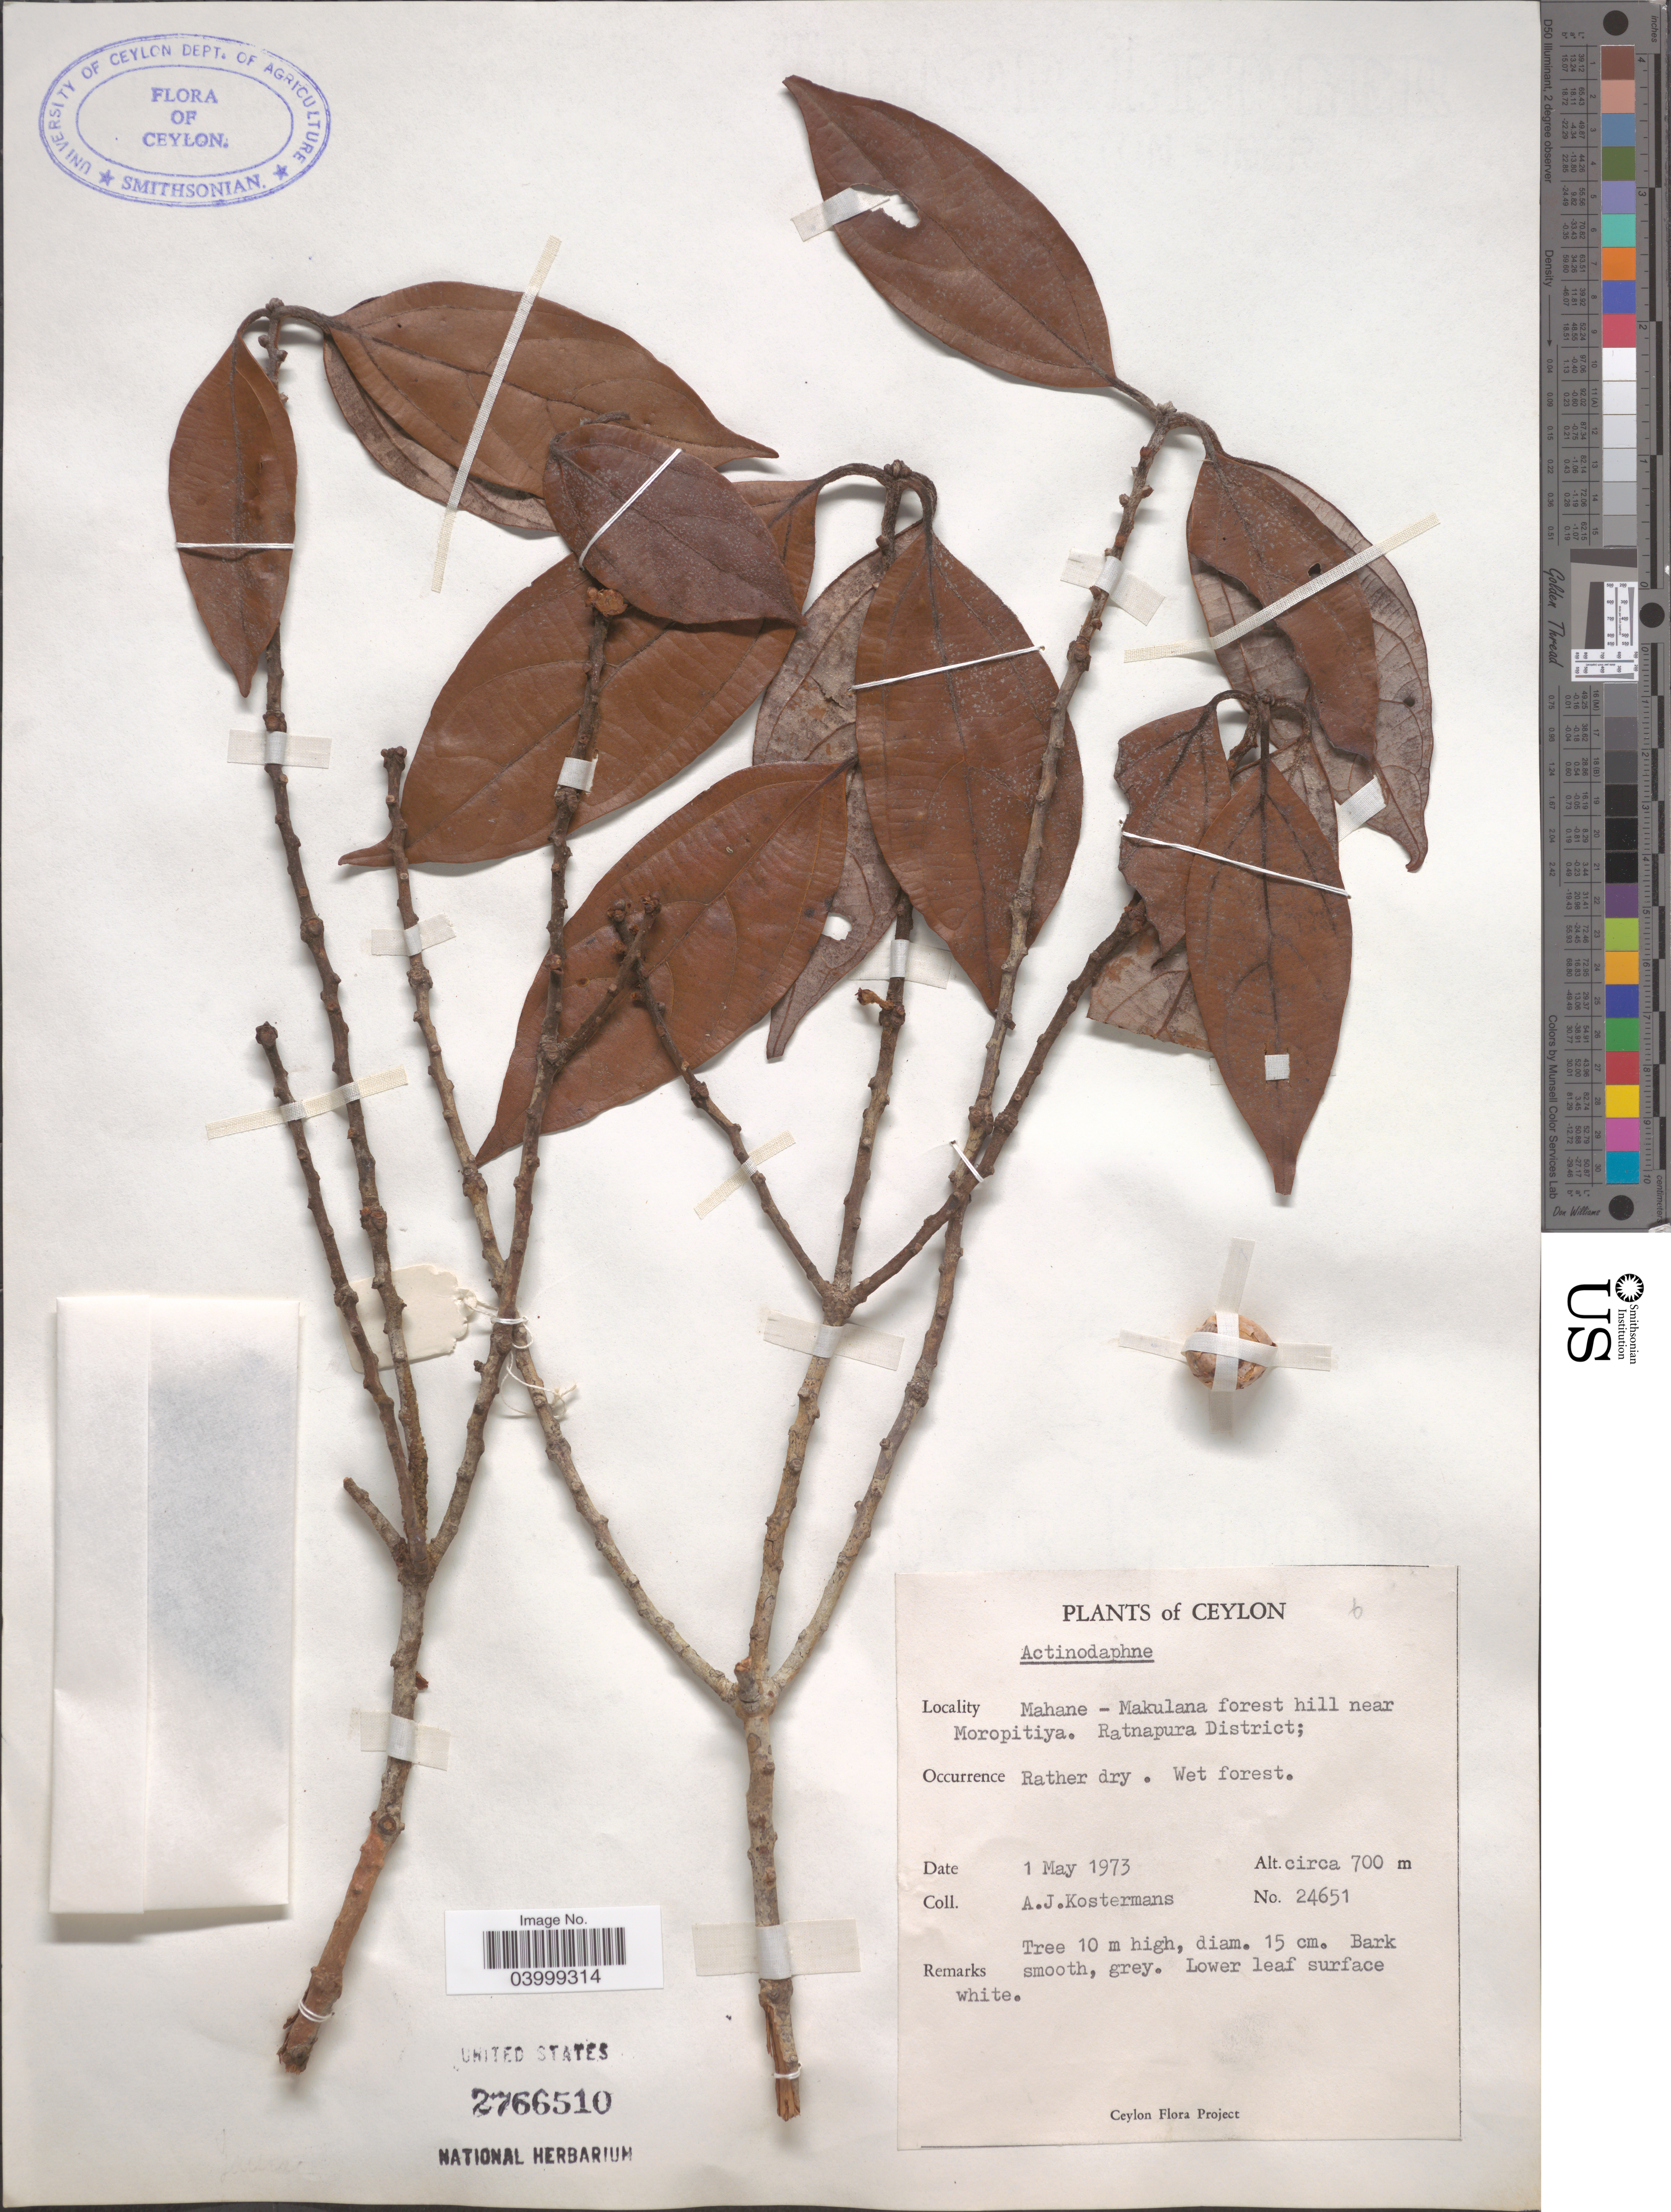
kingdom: Plantae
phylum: Tracheophyta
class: Magnoliopsida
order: Laurales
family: Lauraceae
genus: Actinodaphne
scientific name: Actinodaphne sp.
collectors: A. J. G. Kostermans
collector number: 24651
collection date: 1973-05-01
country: Sri Lanka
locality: Ceylon. Mahane-Makulana forest hill near Moropitiya. Ratna District.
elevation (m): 700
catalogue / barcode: US 2766510